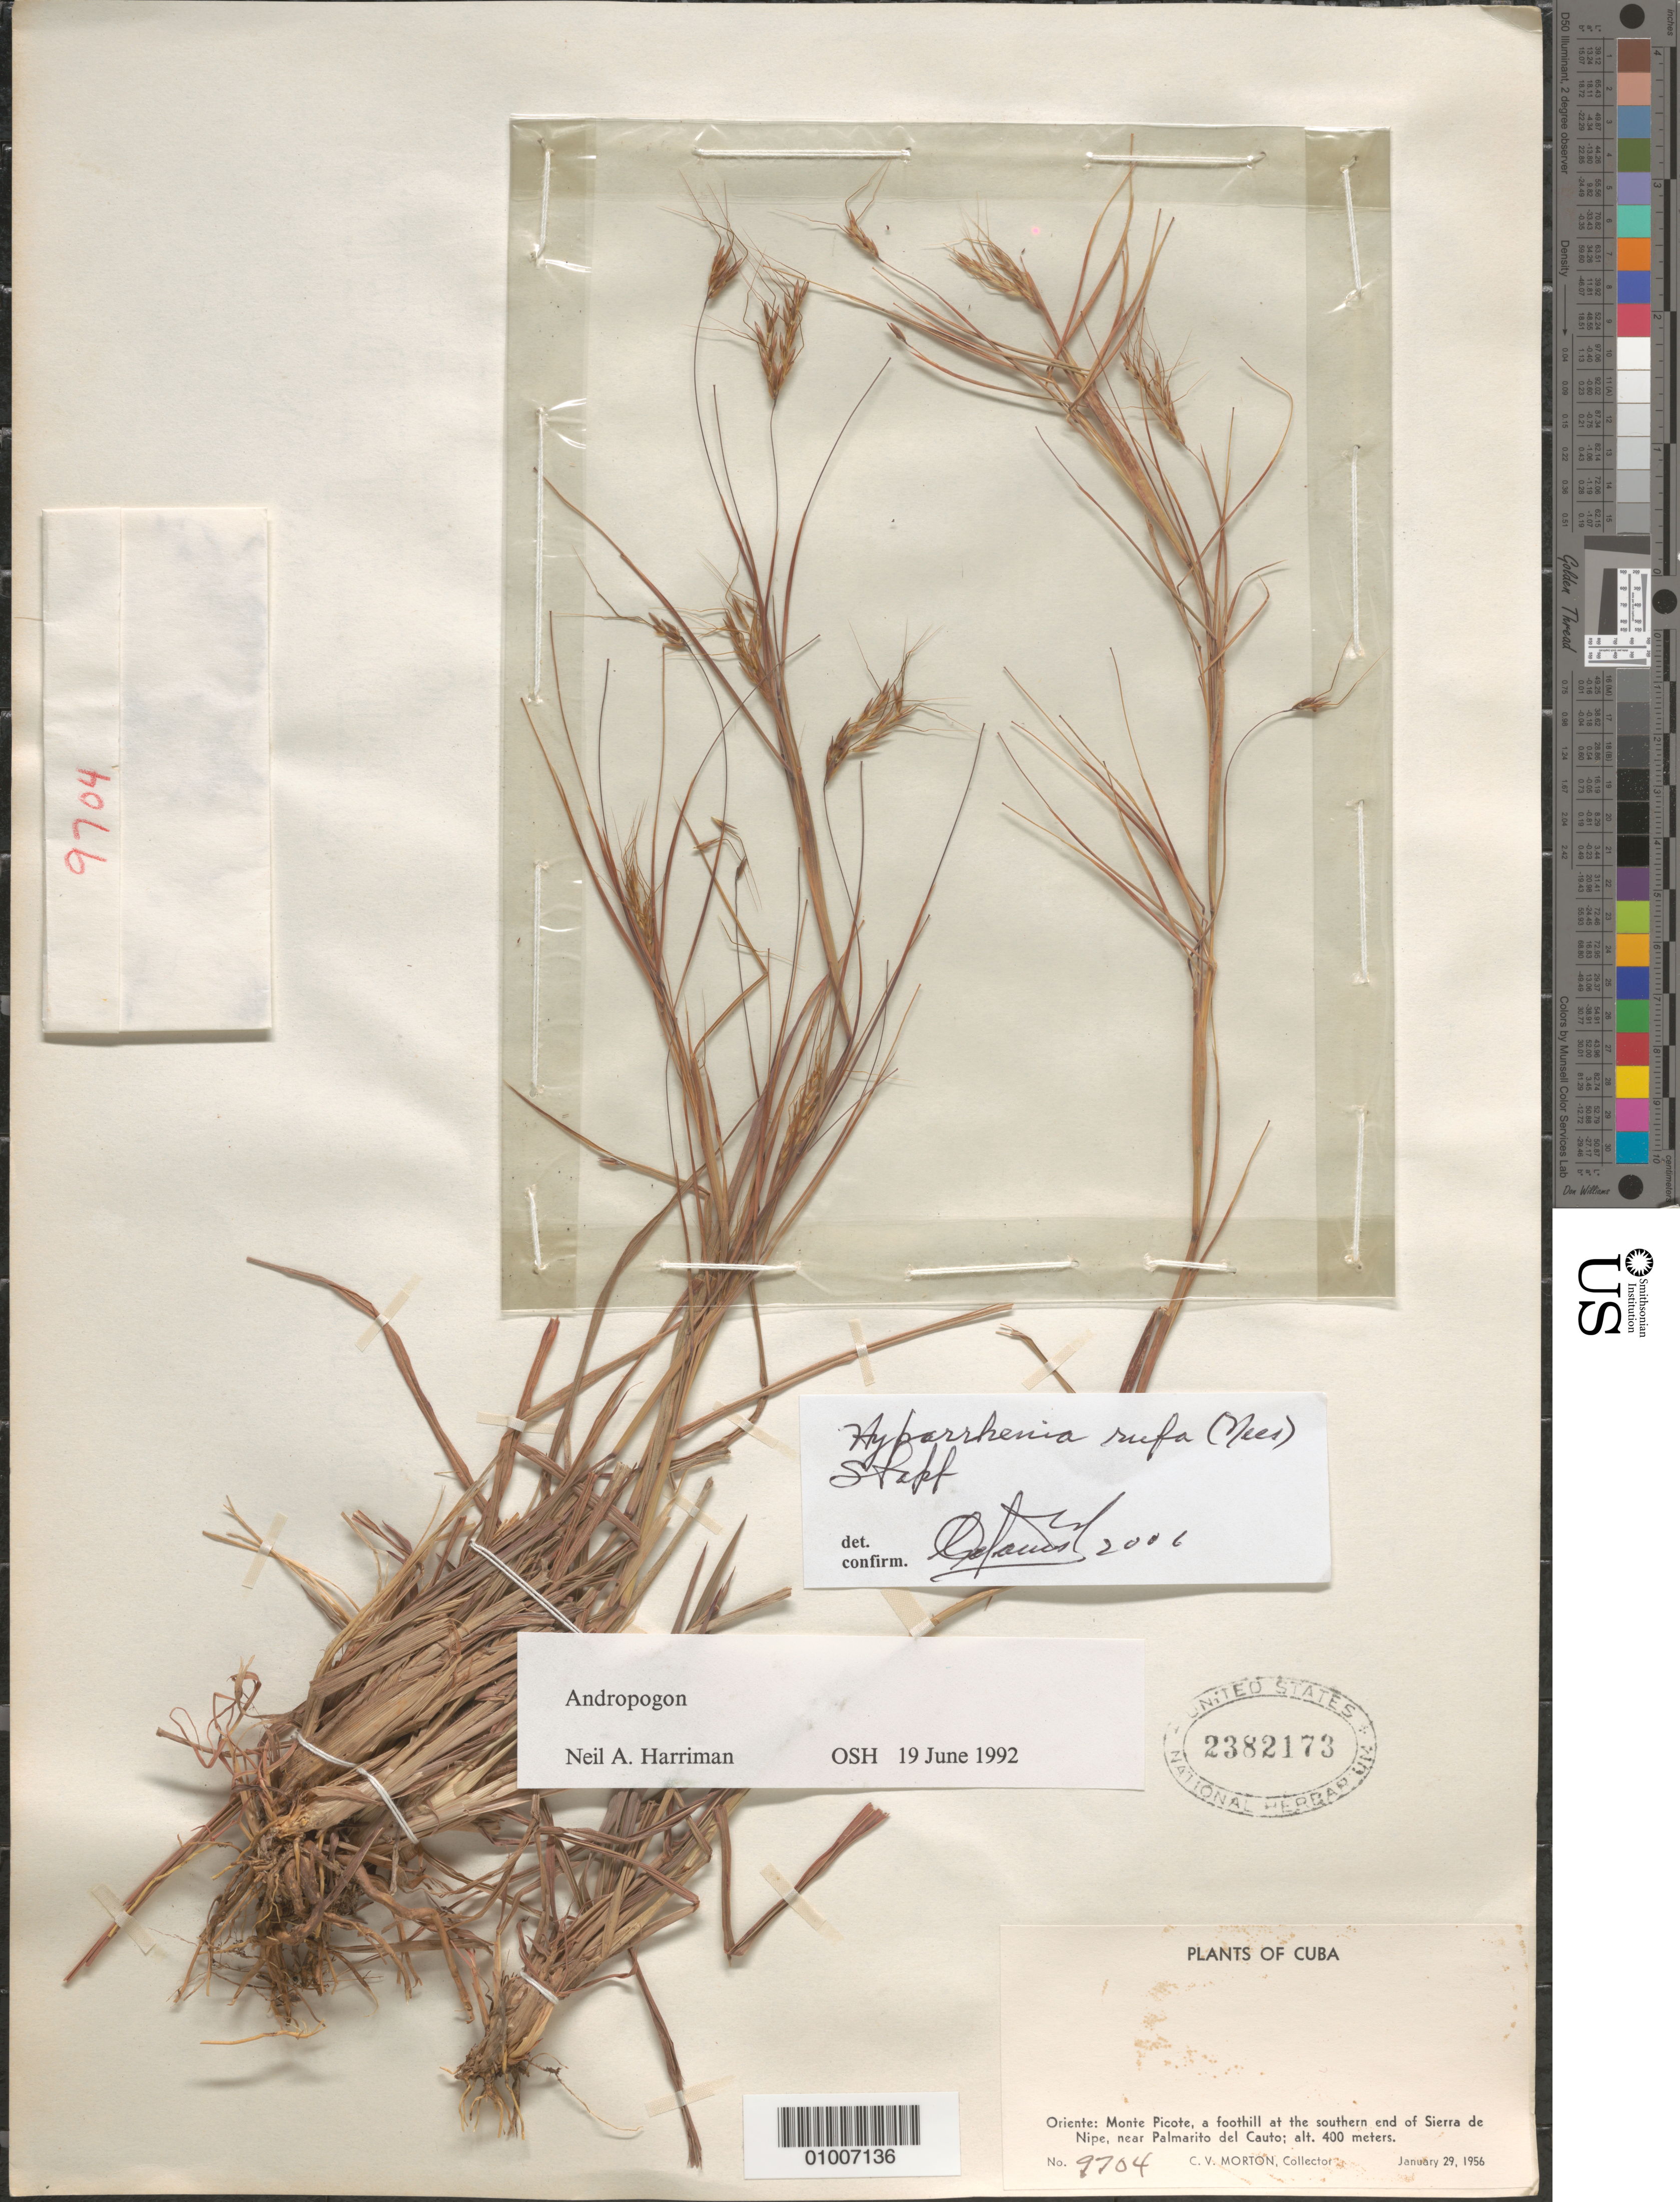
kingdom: Plantae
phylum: Tracheophyta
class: Liliopsida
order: Poales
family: Poaceae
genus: Hyparrhenia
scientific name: Hyparrhenia rufa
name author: (Nees) Stapf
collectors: C. V. Morton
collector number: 9704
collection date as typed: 29 Jan 1956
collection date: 1956-01-29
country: Cuba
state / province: Holguín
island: Cuba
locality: Monte Picote, a foothill at the southern end of Sierra de Nipe, near almarito del Cauto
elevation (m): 400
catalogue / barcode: US 2382173